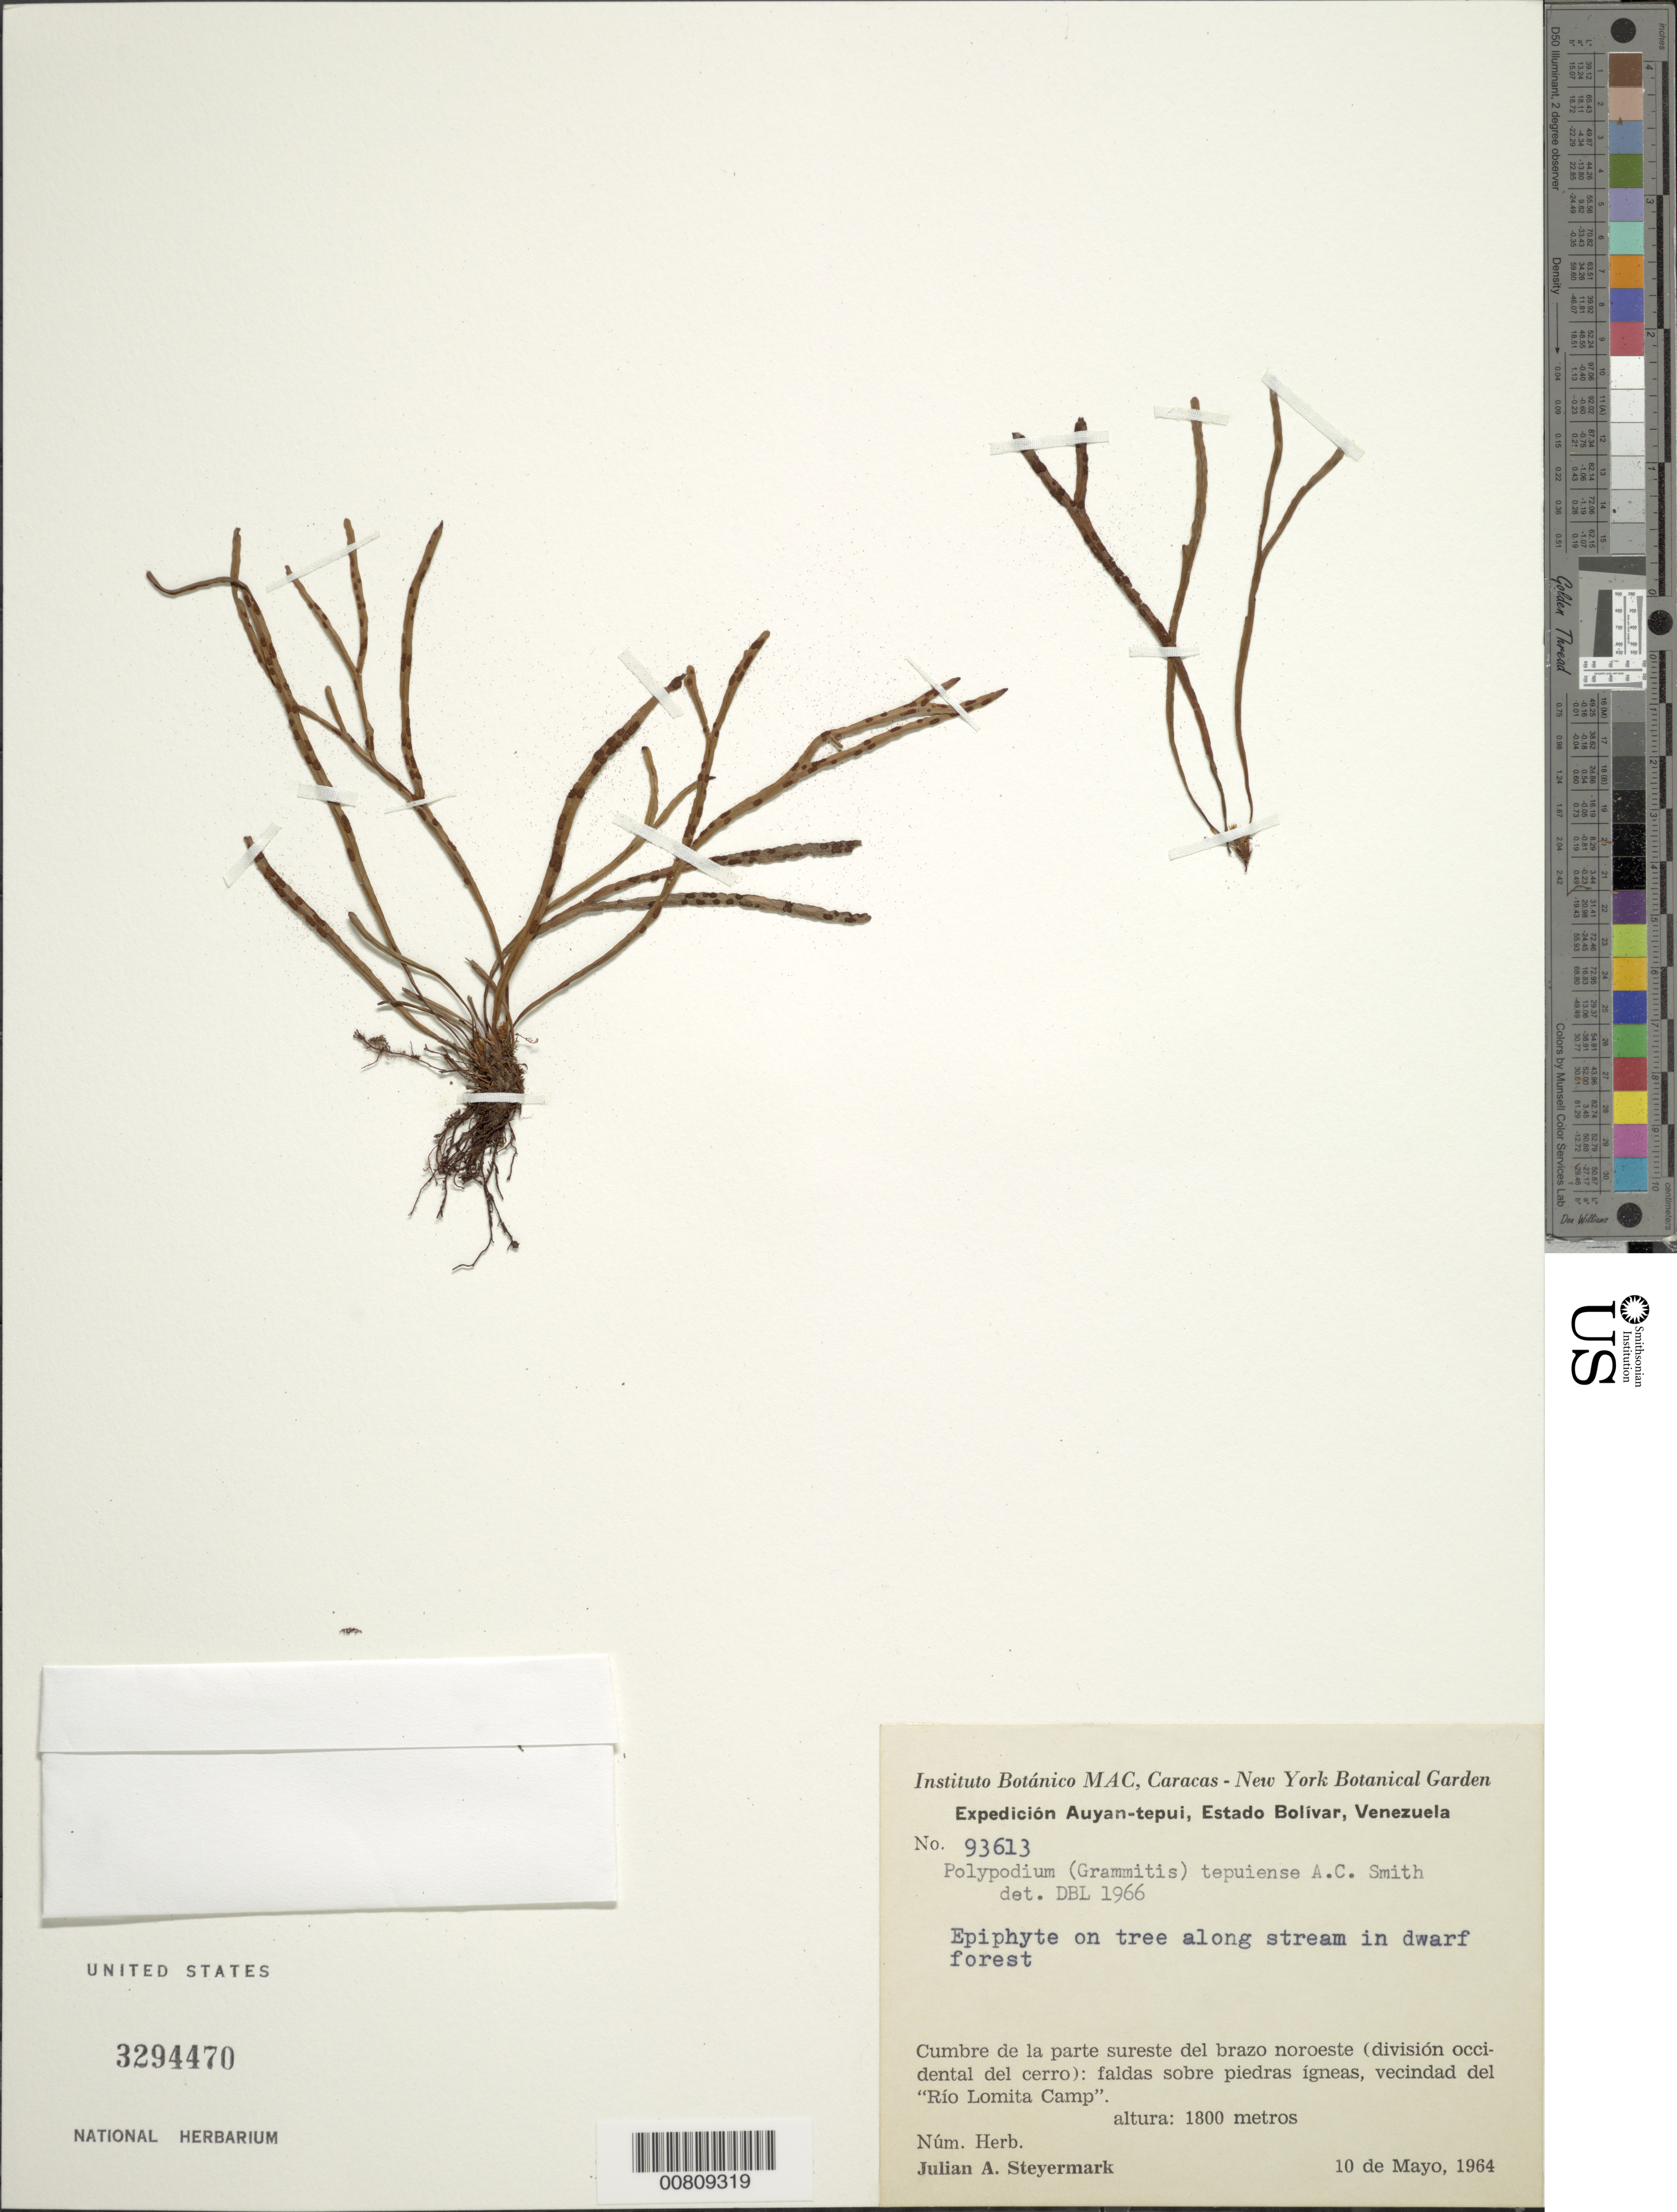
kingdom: Plantae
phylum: Tracheophyta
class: Polypodiopsida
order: Polypodiales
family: Polypodiaceae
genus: Cochlidium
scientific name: Cochlidium tepuiense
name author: (A.C. Sm.) L.E. Bishop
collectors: J. Steyermark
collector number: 93613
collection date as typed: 10-May-64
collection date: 1964-05-10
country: Venezuela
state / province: Bolívar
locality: Auyan-tepuí, Río Lomita Camp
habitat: Faldas sobre piedras igneas; on tree along stream in dwarf forest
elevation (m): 1800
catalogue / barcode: US 3294470